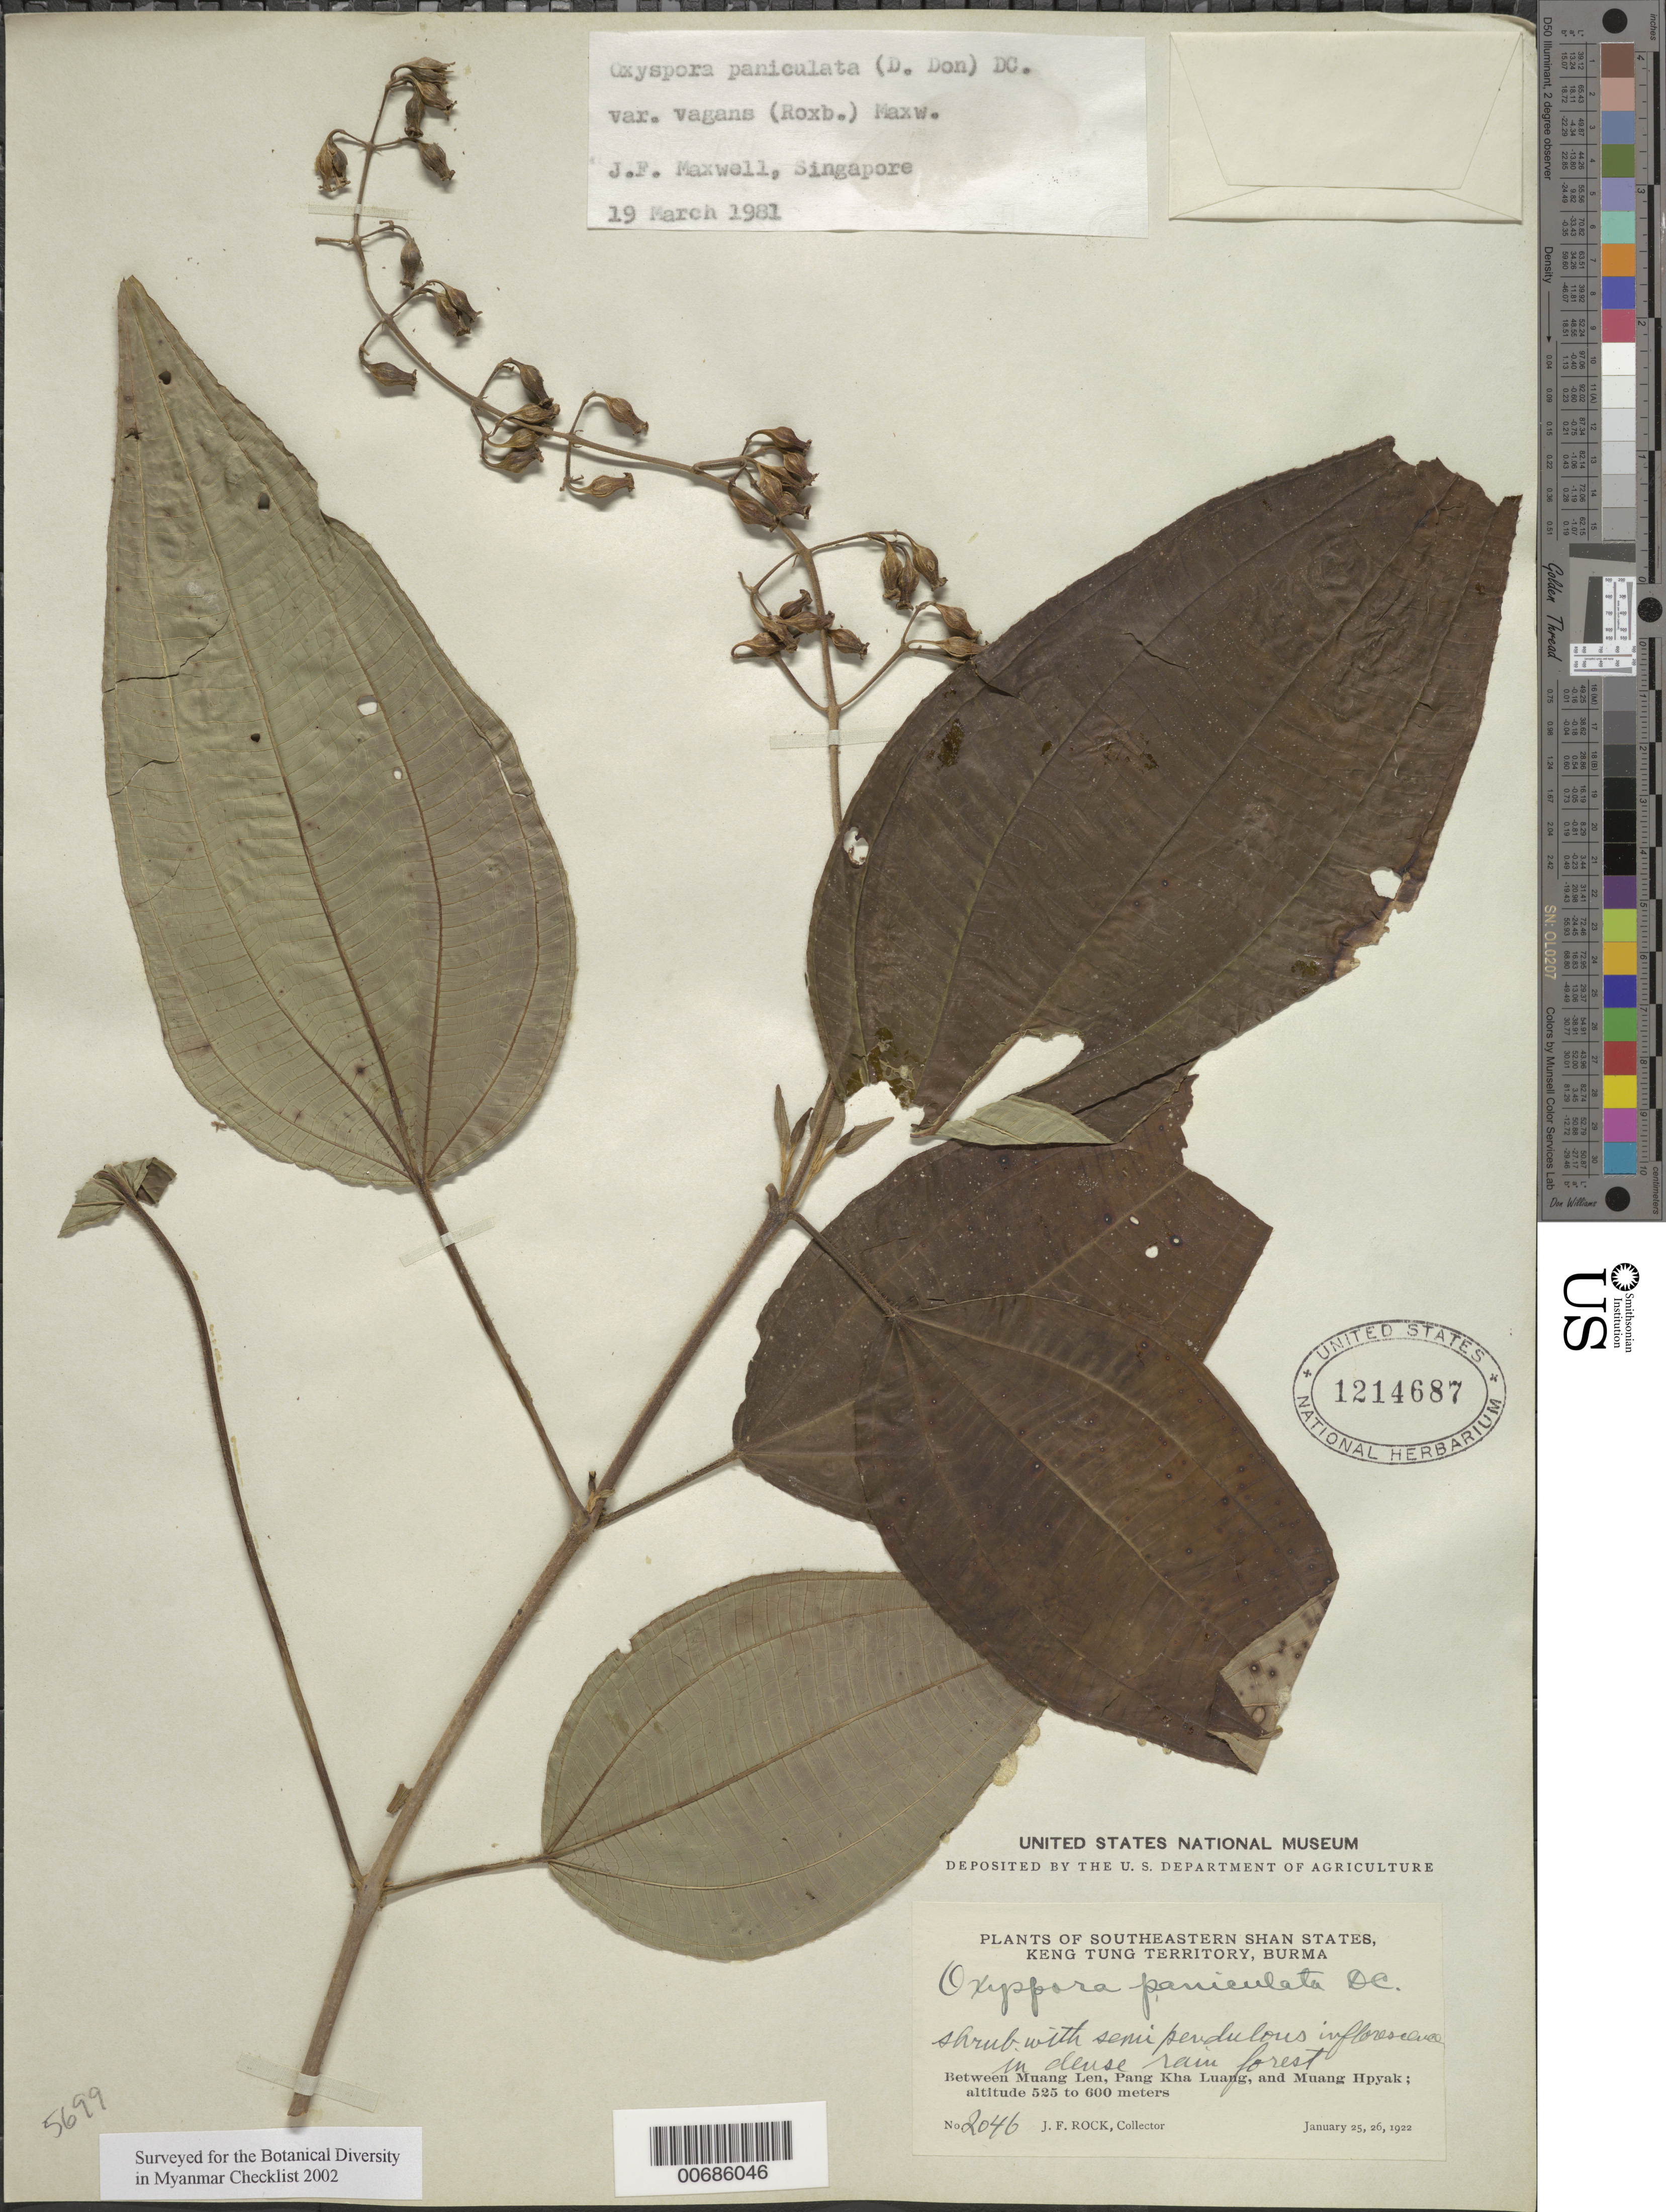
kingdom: Plantae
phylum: Tracheophyta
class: Magnoliopsida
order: Myrtales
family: Melastomataceae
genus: Oxyspora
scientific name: Oxyspora paniculata var. vagans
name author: (Roxb.) J.F. Maxwell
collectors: J. F. Rock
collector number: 2046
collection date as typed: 25 Jan 1922 to 26 Jan 1922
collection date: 1922-01-25/1922-01-26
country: Myanmar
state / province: Shan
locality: Southeastern Shan States, Keng Tung Terr., betw. Muang Len, Pang Kha Luang and Muang Hpyak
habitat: Dense rainforest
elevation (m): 525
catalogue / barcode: US 1214687